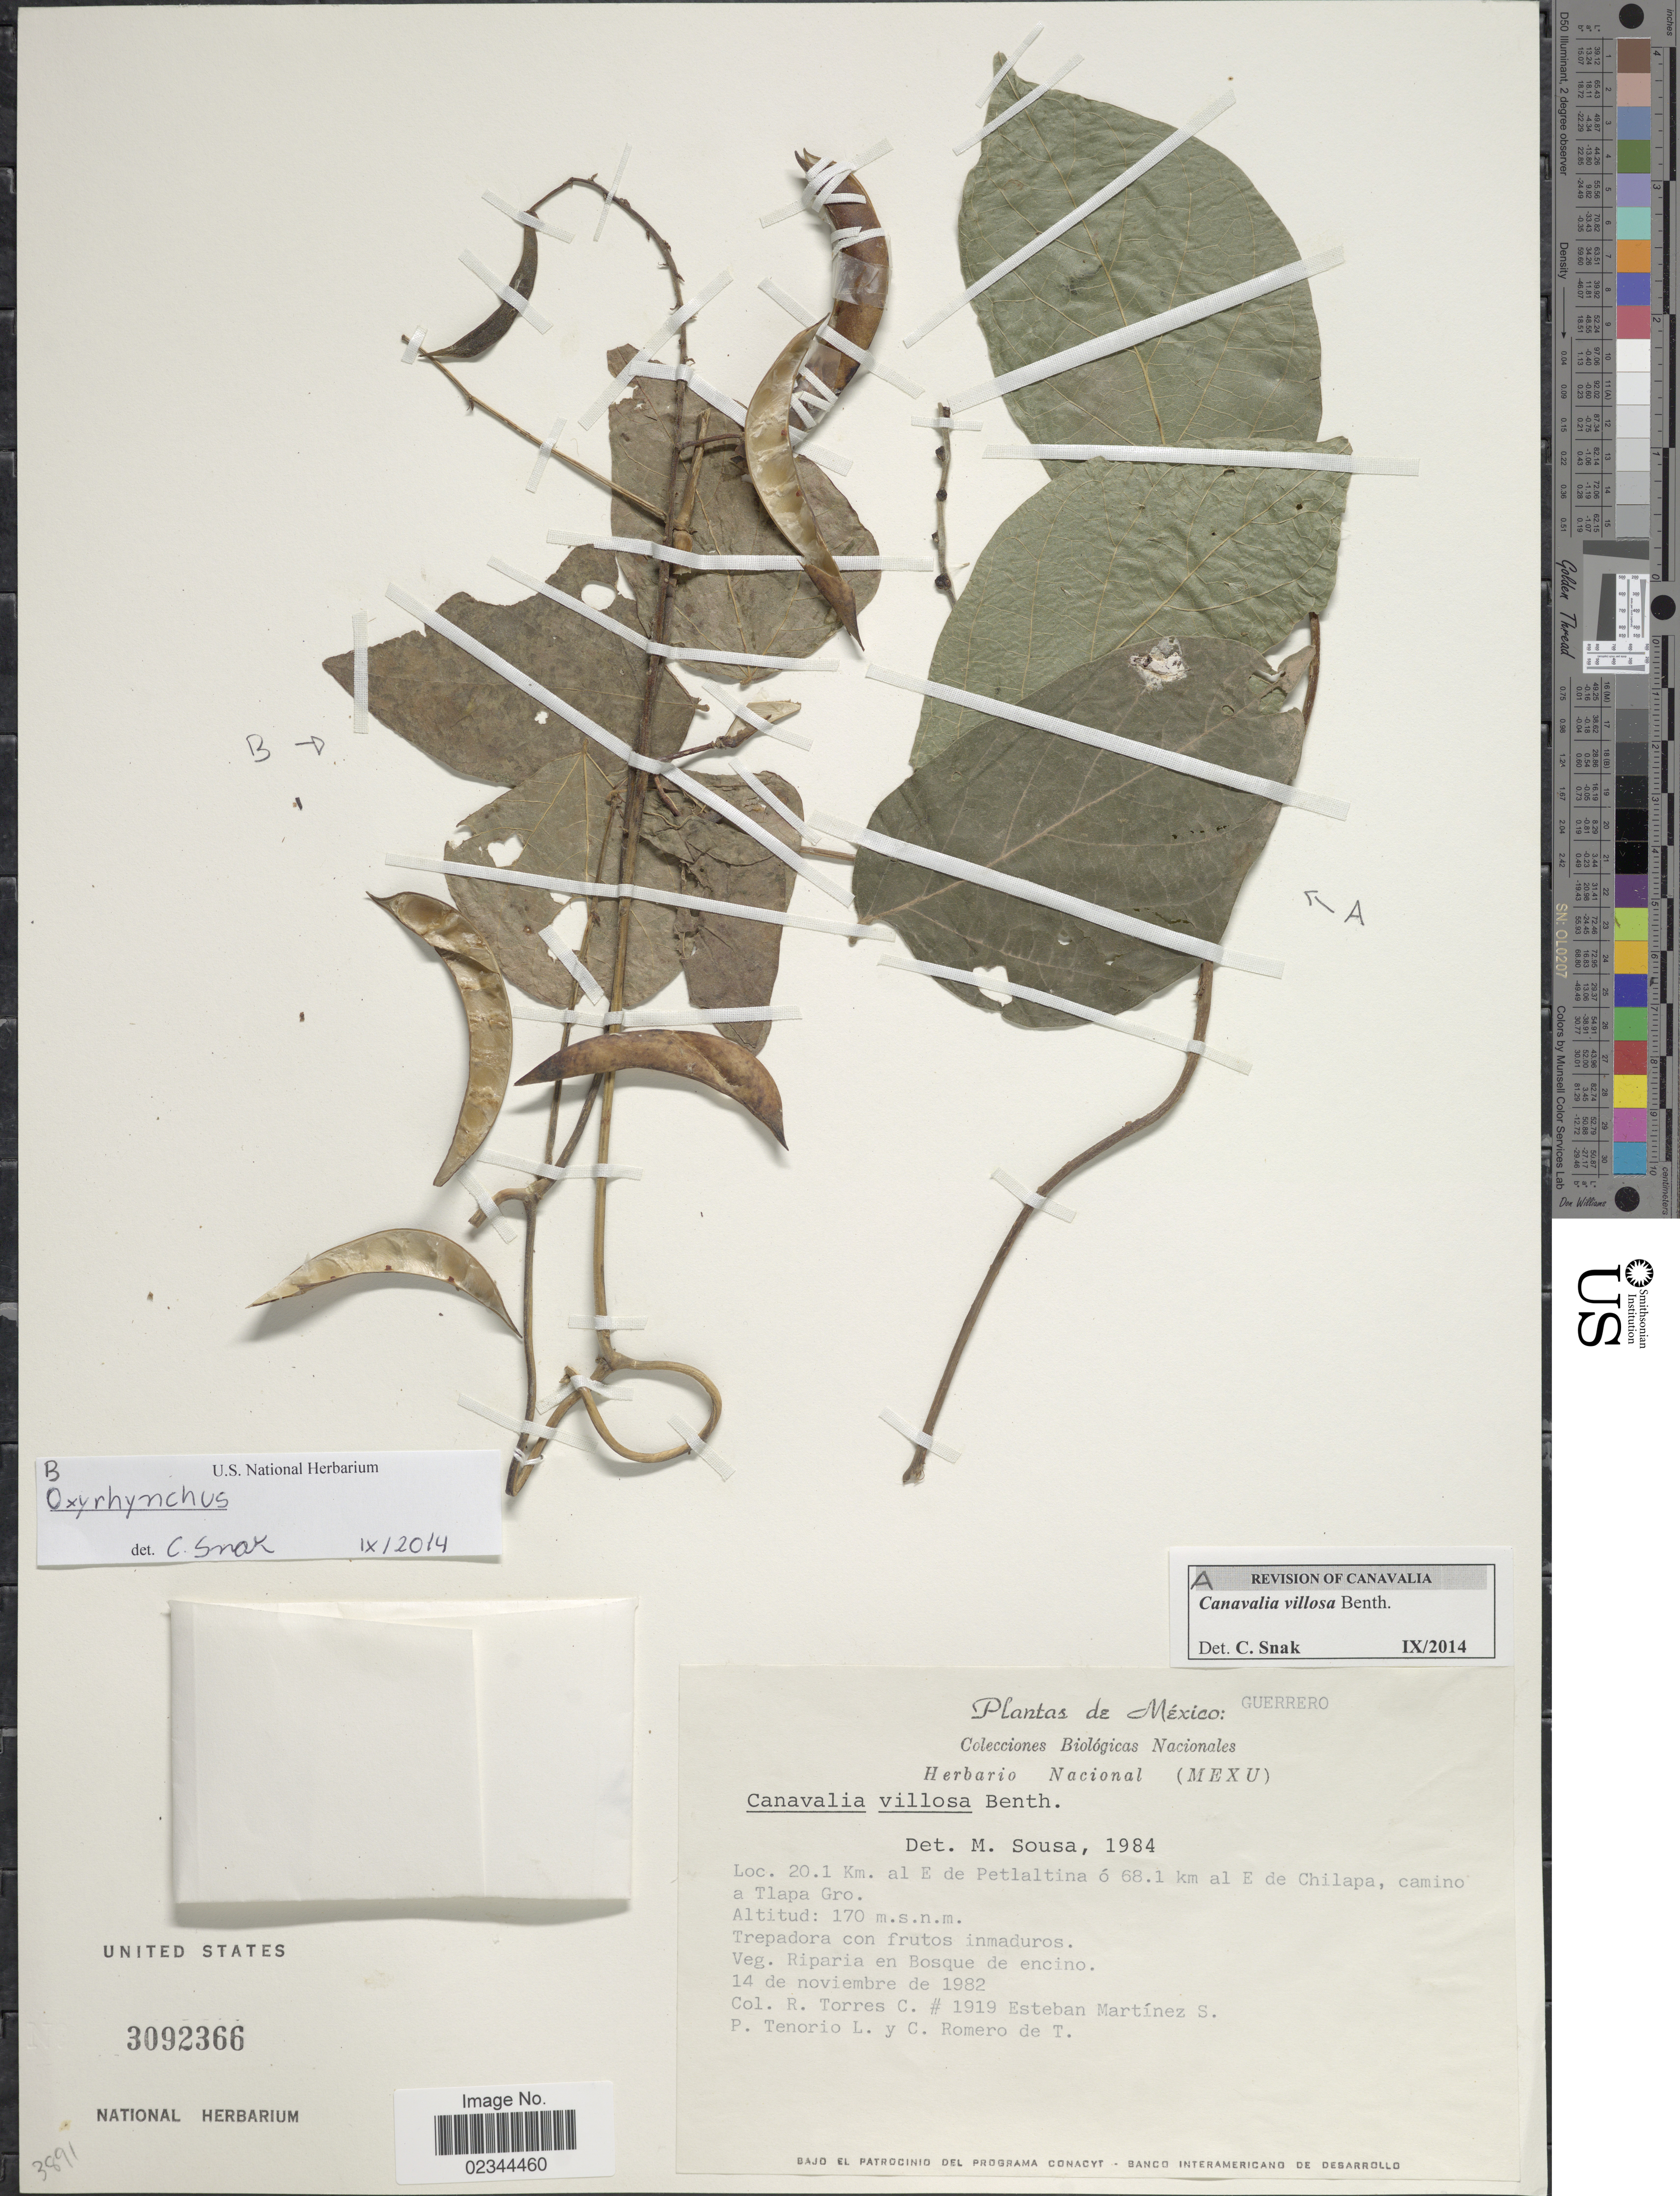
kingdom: Plantae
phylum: Tracheophyta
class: Magnoliopsida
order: Fabales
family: Fabaceae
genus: Canavalia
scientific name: Canavalia villosa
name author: Benth.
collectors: R. Torres, E. M. Martínez S., P. Tenorio L. & C. Romero de T.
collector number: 1919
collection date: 1982-11-14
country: Mexico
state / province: Guerrero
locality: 20.1 km al E de Petlaltina, o 68.1 km al E de Chilapa, camino a Tlapa Gro.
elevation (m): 170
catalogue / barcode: US 3092366